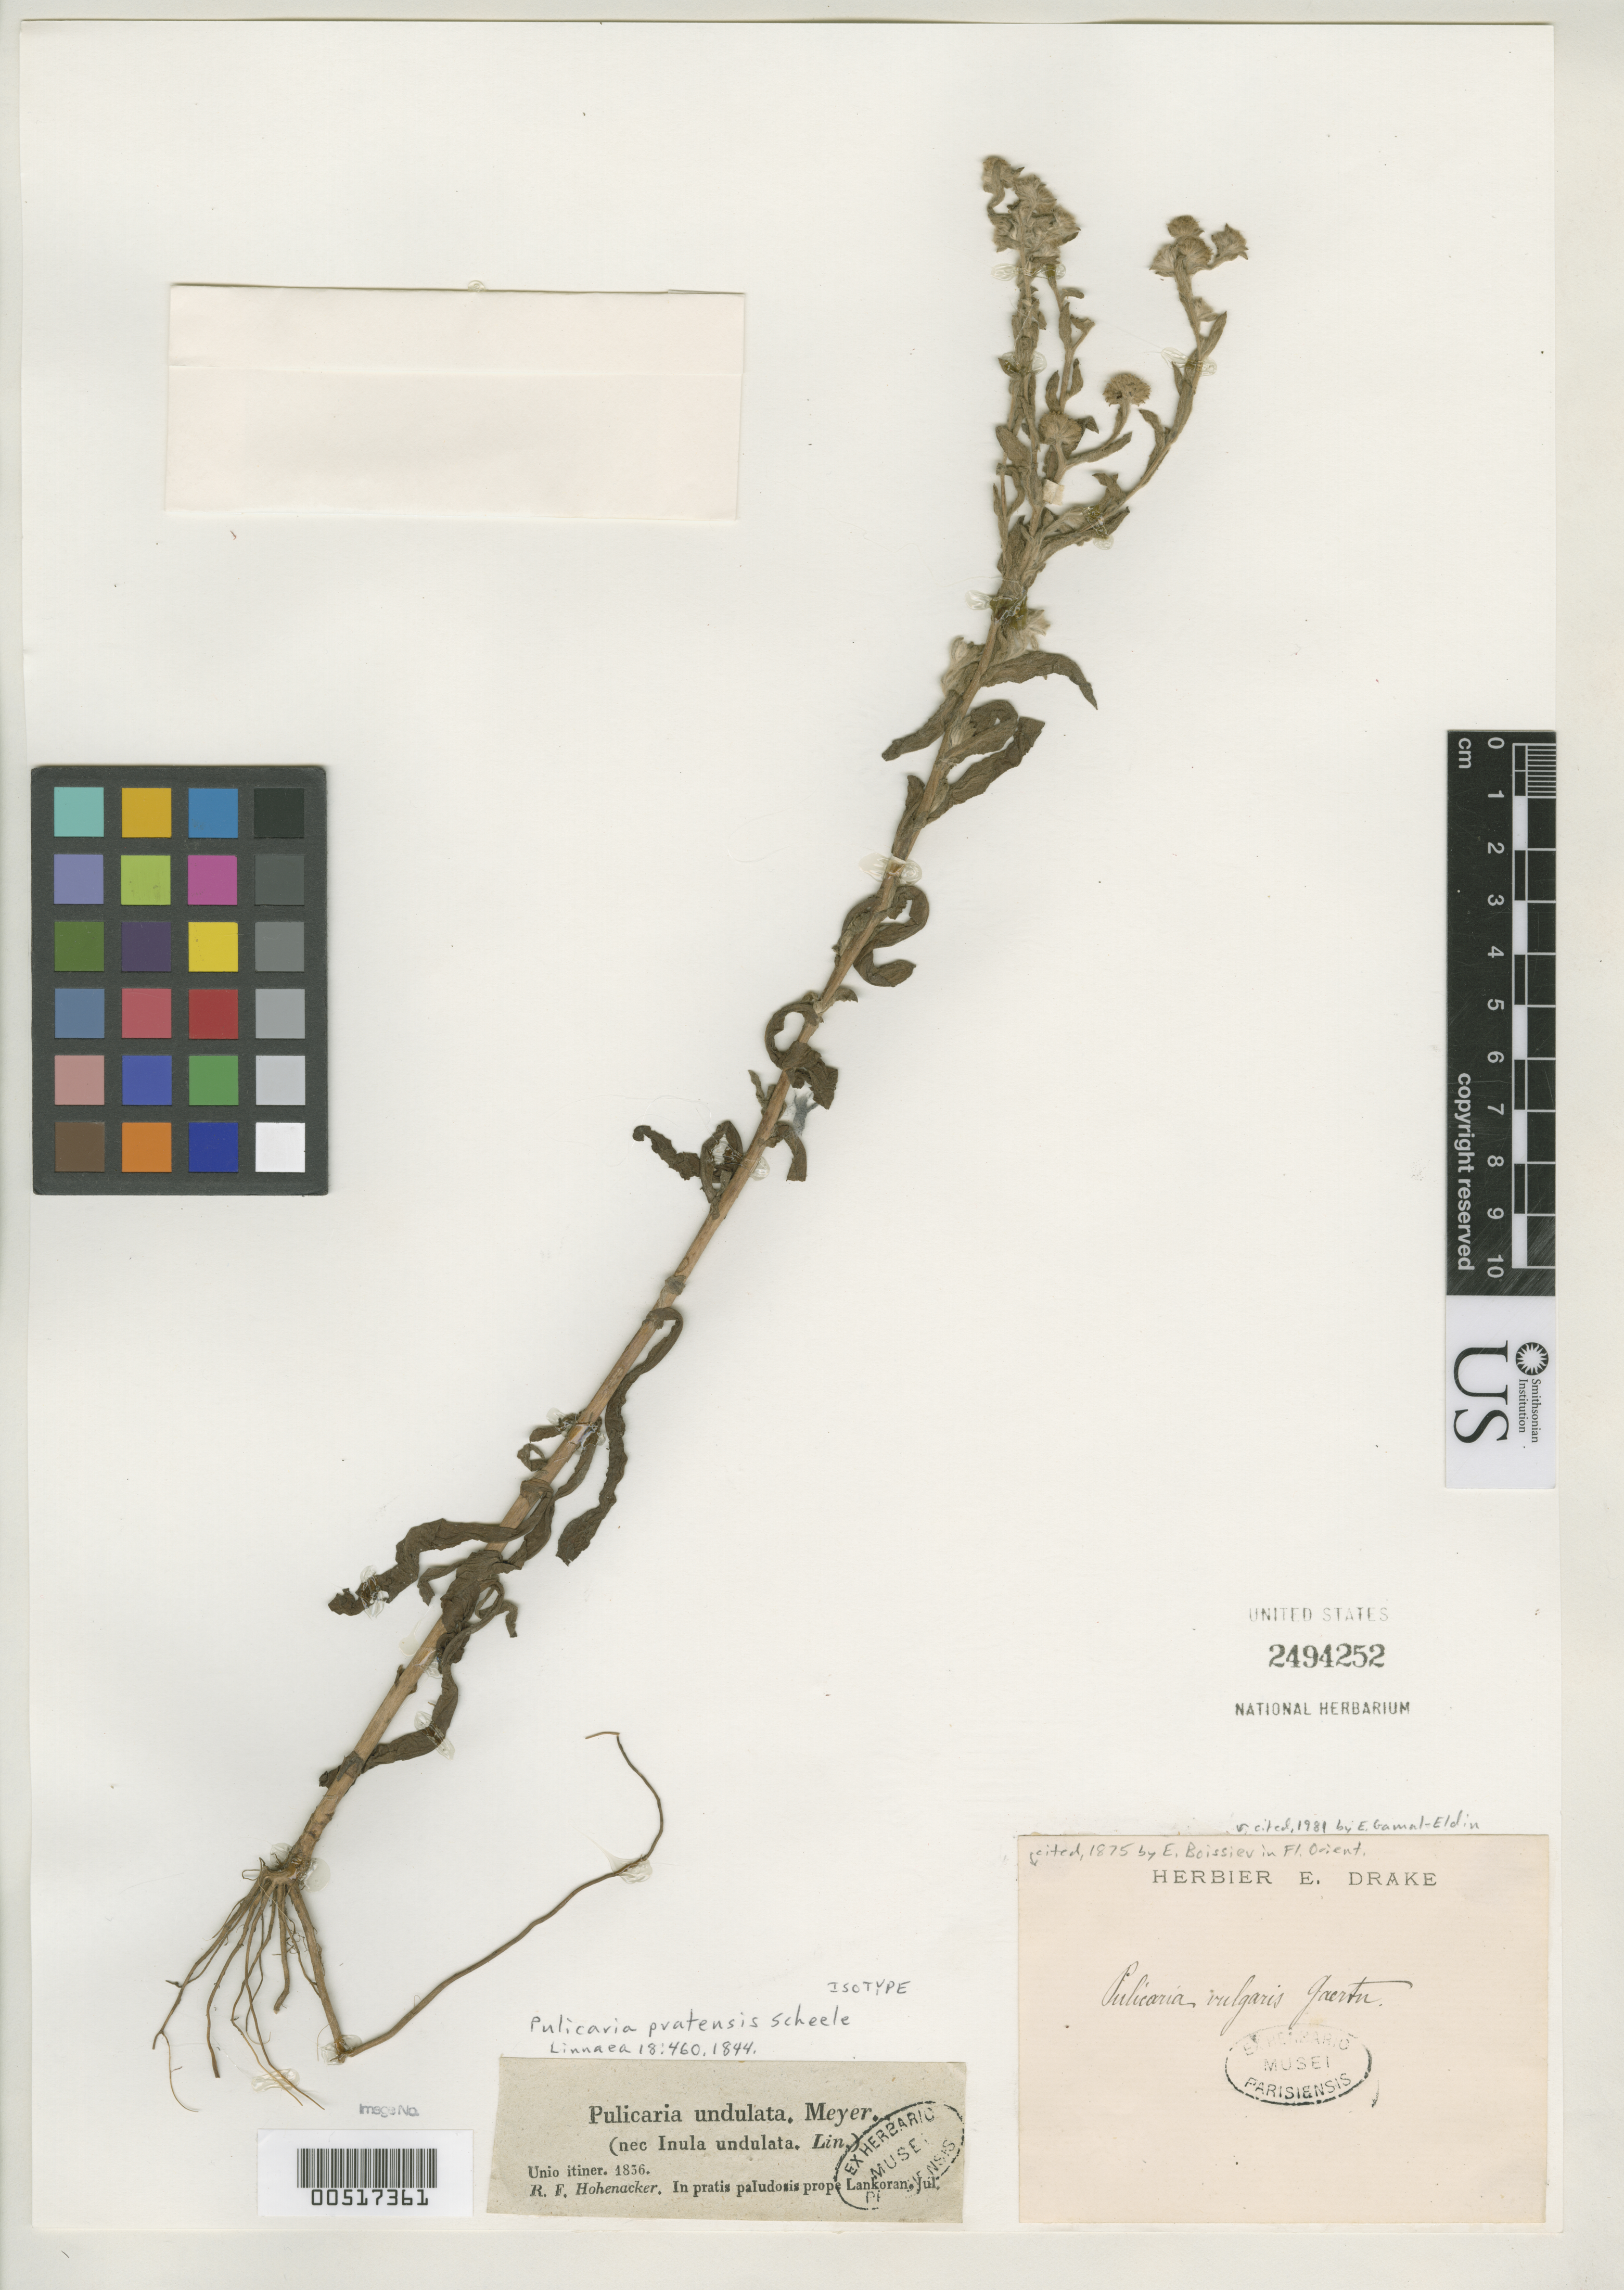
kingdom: Plantae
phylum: Tracheophyta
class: Magnoliopsida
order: Asterales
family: Asteraceae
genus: Pulicaria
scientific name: Pulicaria pratensis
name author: Scheele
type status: Isotype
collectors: R. F. Hohenacker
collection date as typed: Jul 1856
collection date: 1856-07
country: Azerbaijan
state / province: Lankaran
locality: In pratis paludosis prope Lenkoran. [In marshy meadow near Lenkoran (Lankaran).].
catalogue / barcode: US 2494252